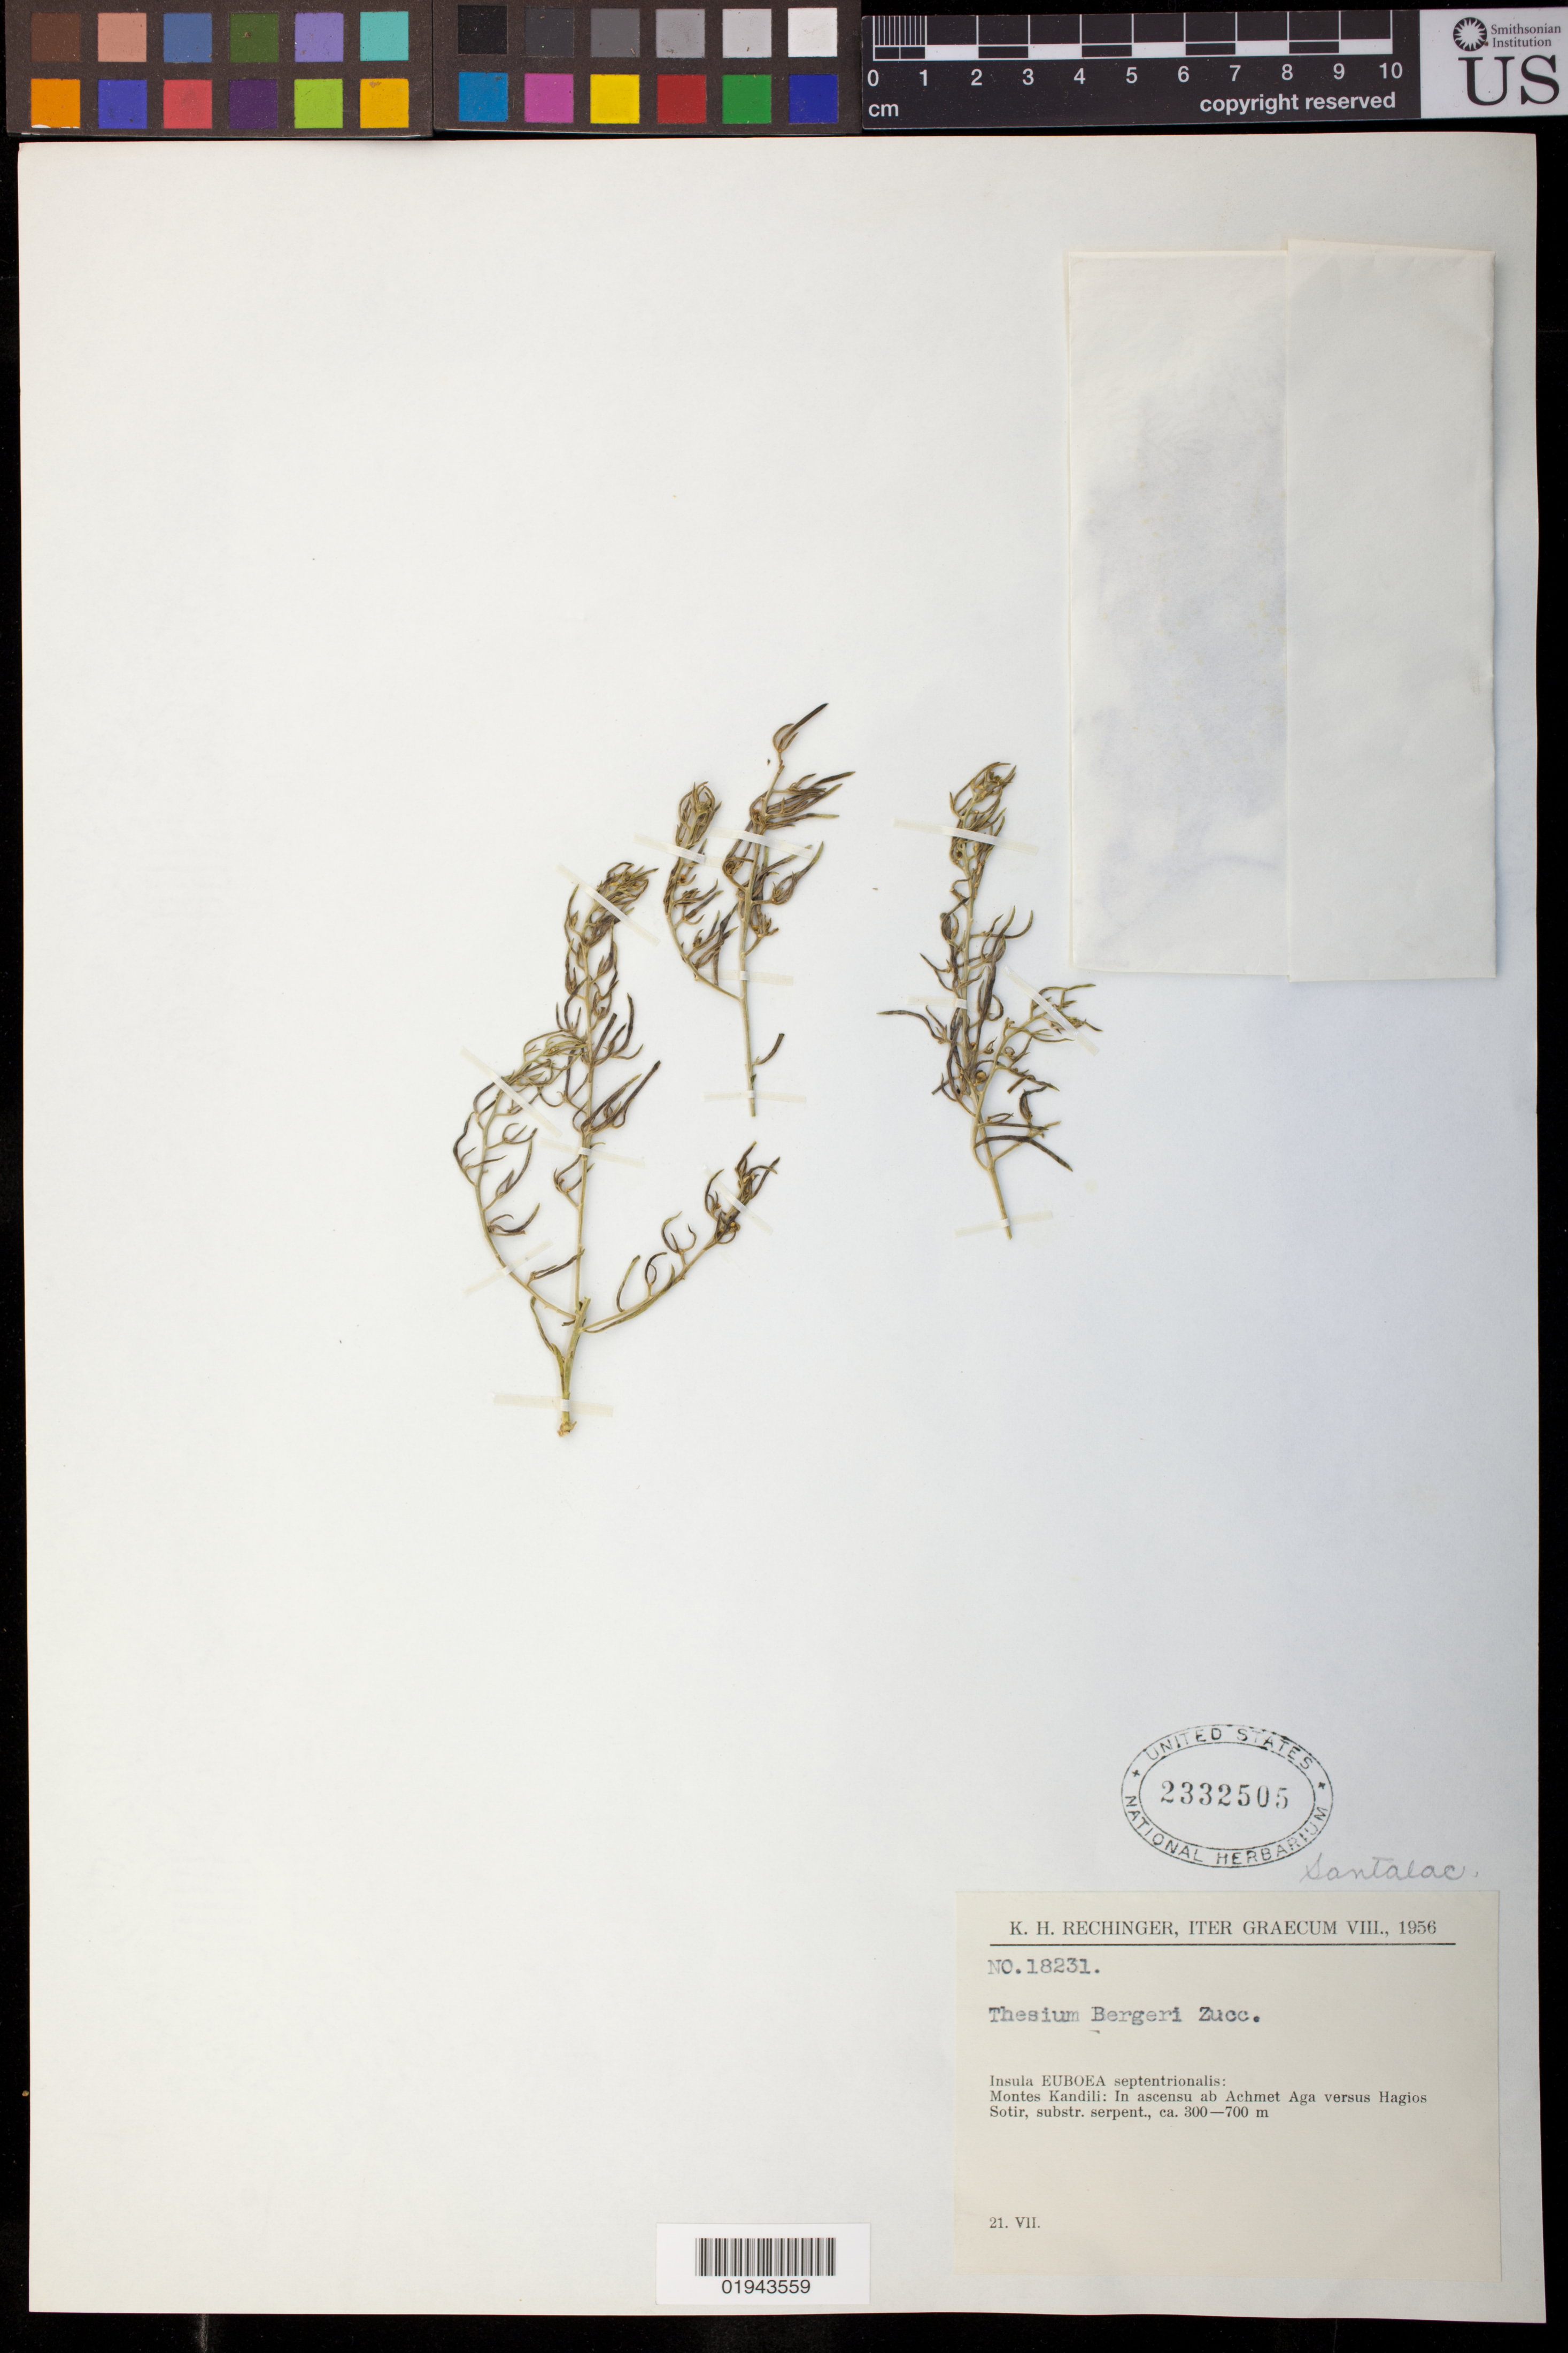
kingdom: Plantae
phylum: Tracheophyta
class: Magnoliopsida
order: Santalales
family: Thesiaceae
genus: Thesium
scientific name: Thesium bergeri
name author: Zucc.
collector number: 18231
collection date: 1956-07-21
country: Greece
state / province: Central Greece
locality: Euboea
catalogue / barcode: US 2332505